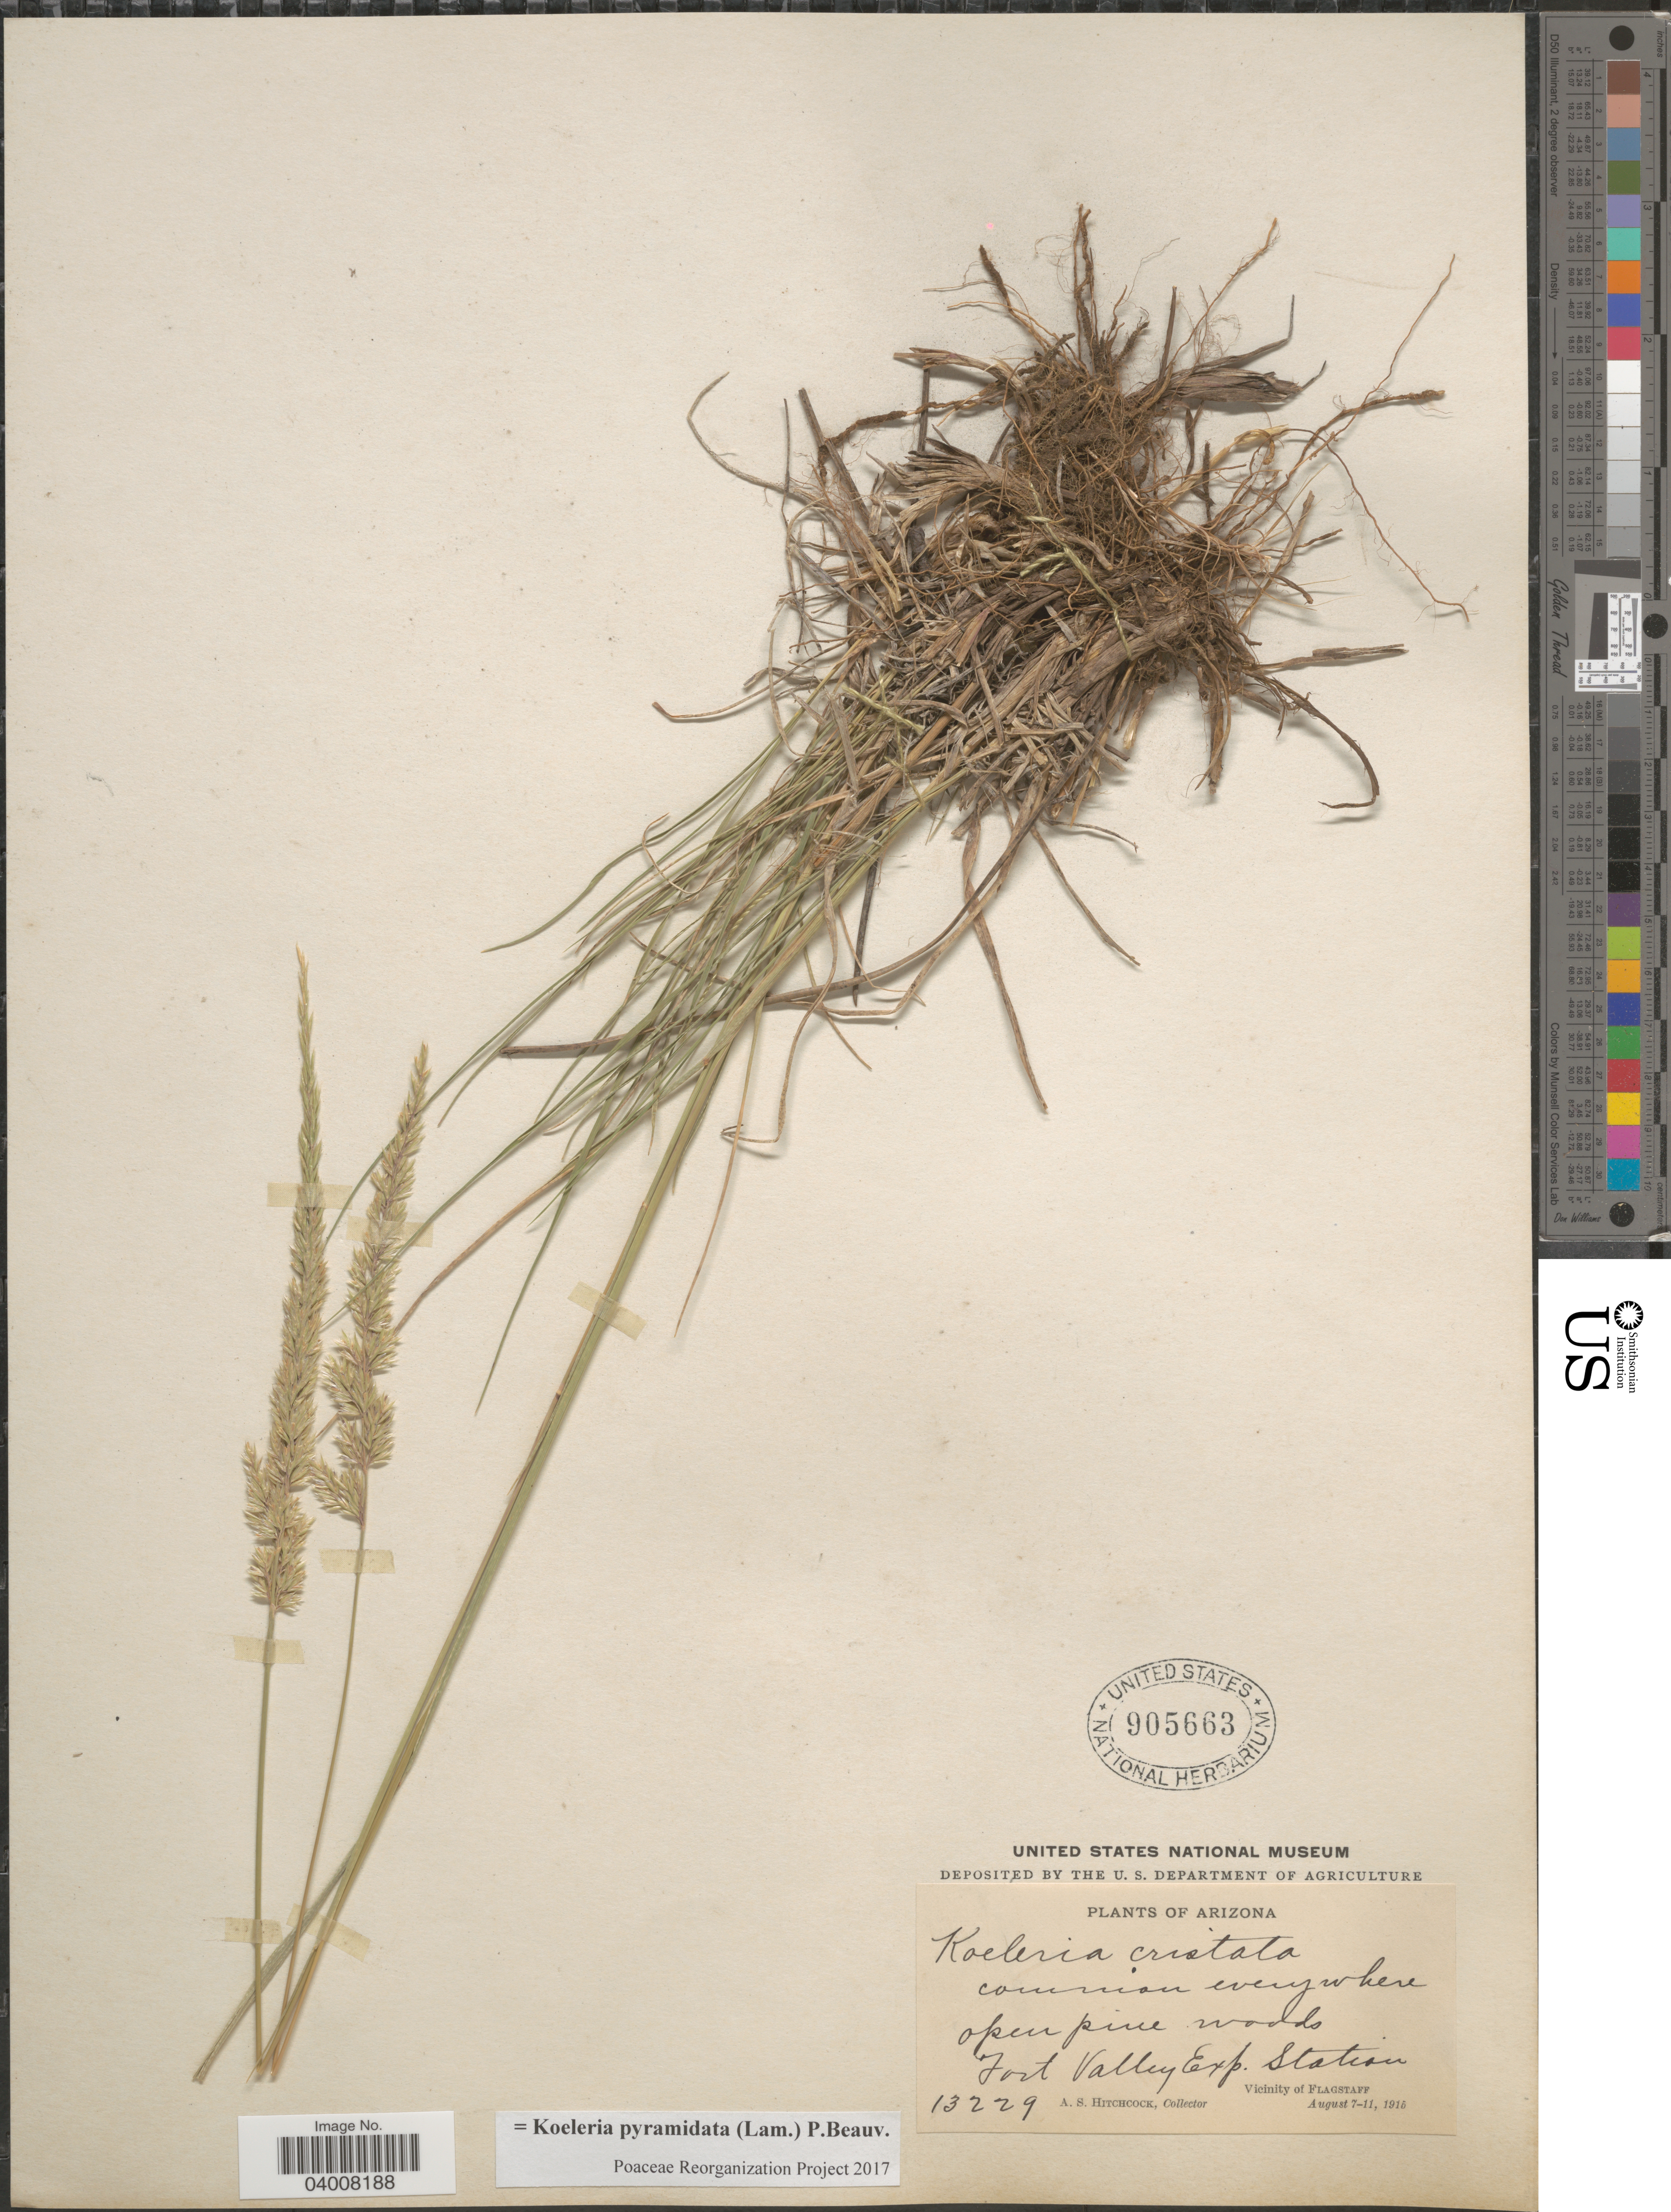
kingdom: Plantae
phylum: Tracheophyta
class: Liliopsida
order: Poales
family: Poaceae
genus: Koeleria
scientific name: Koeleria pyramidata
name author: (Lam.) P. Beauv.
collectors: A. S. Hitchcock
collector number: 13229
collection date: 1915-08-07/1915-08-11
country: United States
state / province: Arizona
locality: Fort Valley Exp. Station. Vicinity of Flagstaff.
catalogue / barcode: US 905663